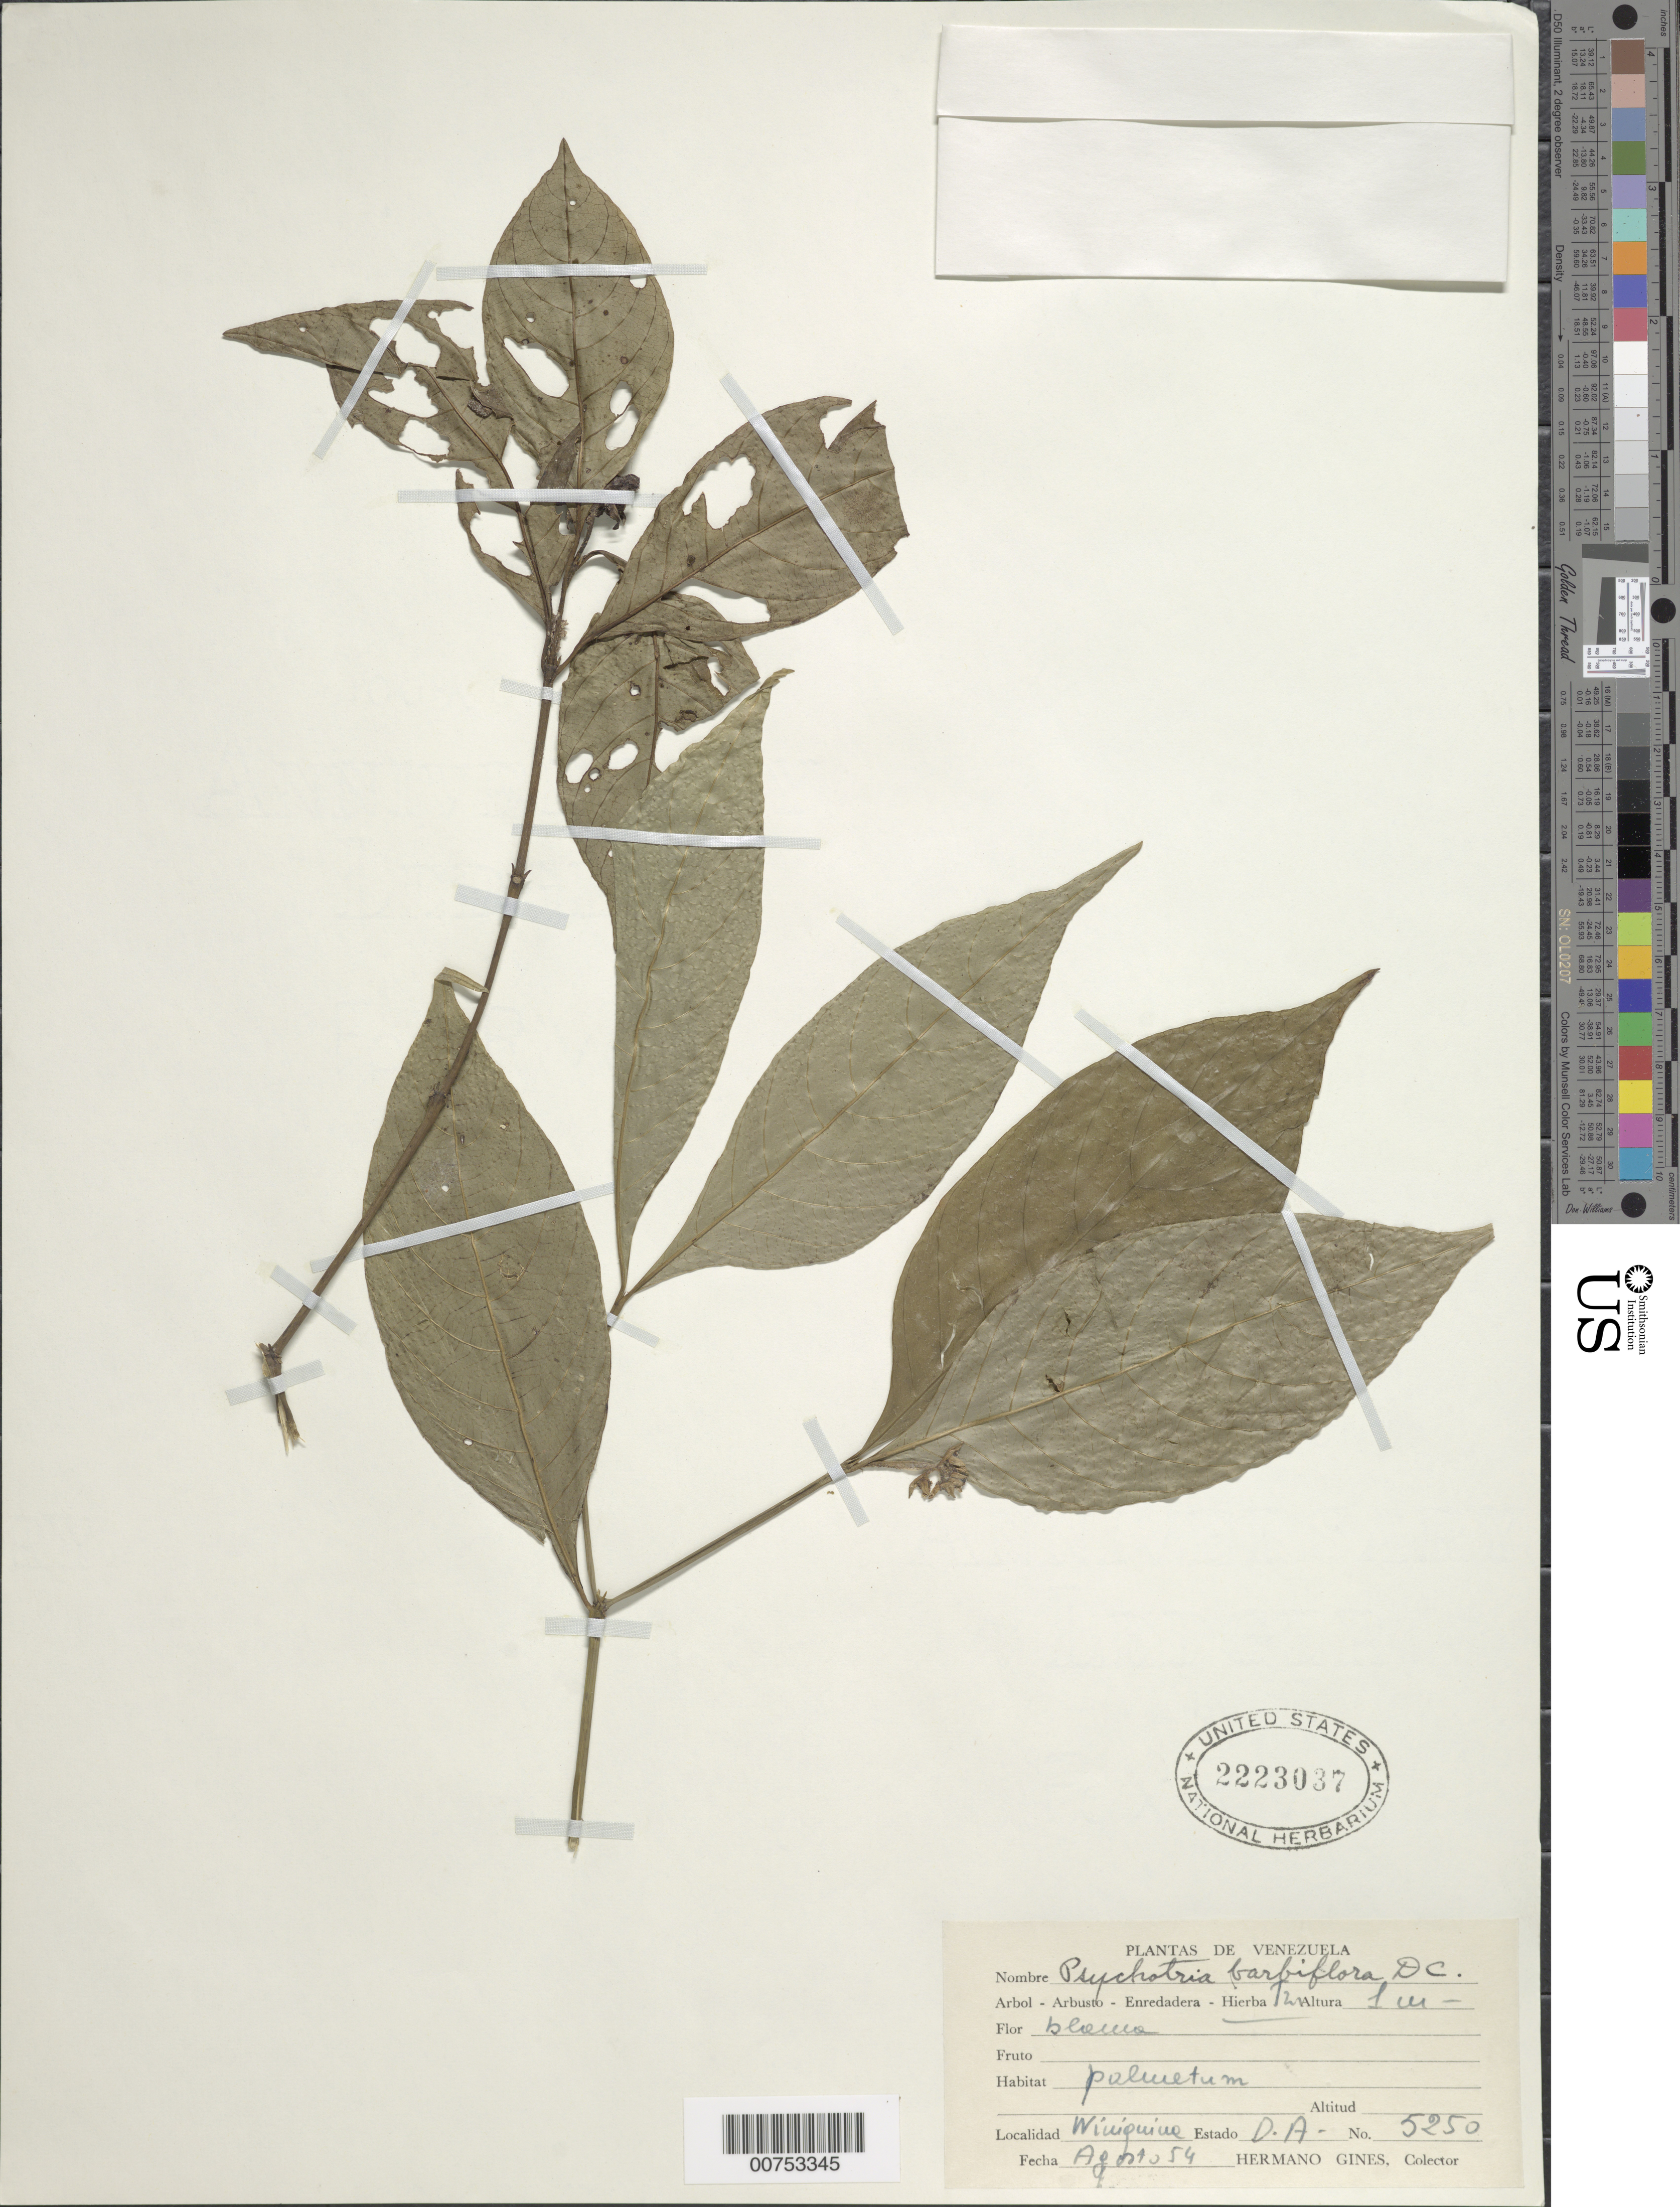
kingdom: Plantae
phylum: Tracheophyta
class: Magnoliopsida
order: Gentianales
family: Rubiaceae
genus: Psychotria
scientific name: Psychotria barbiflora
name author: DC.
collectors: H. Gines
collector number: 5250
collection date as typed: Aug-54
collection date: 1954-08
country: Venezuela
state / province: Delta Amacuro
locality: C. Wiuiquina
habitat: Poluetum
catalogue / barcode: US 2223037